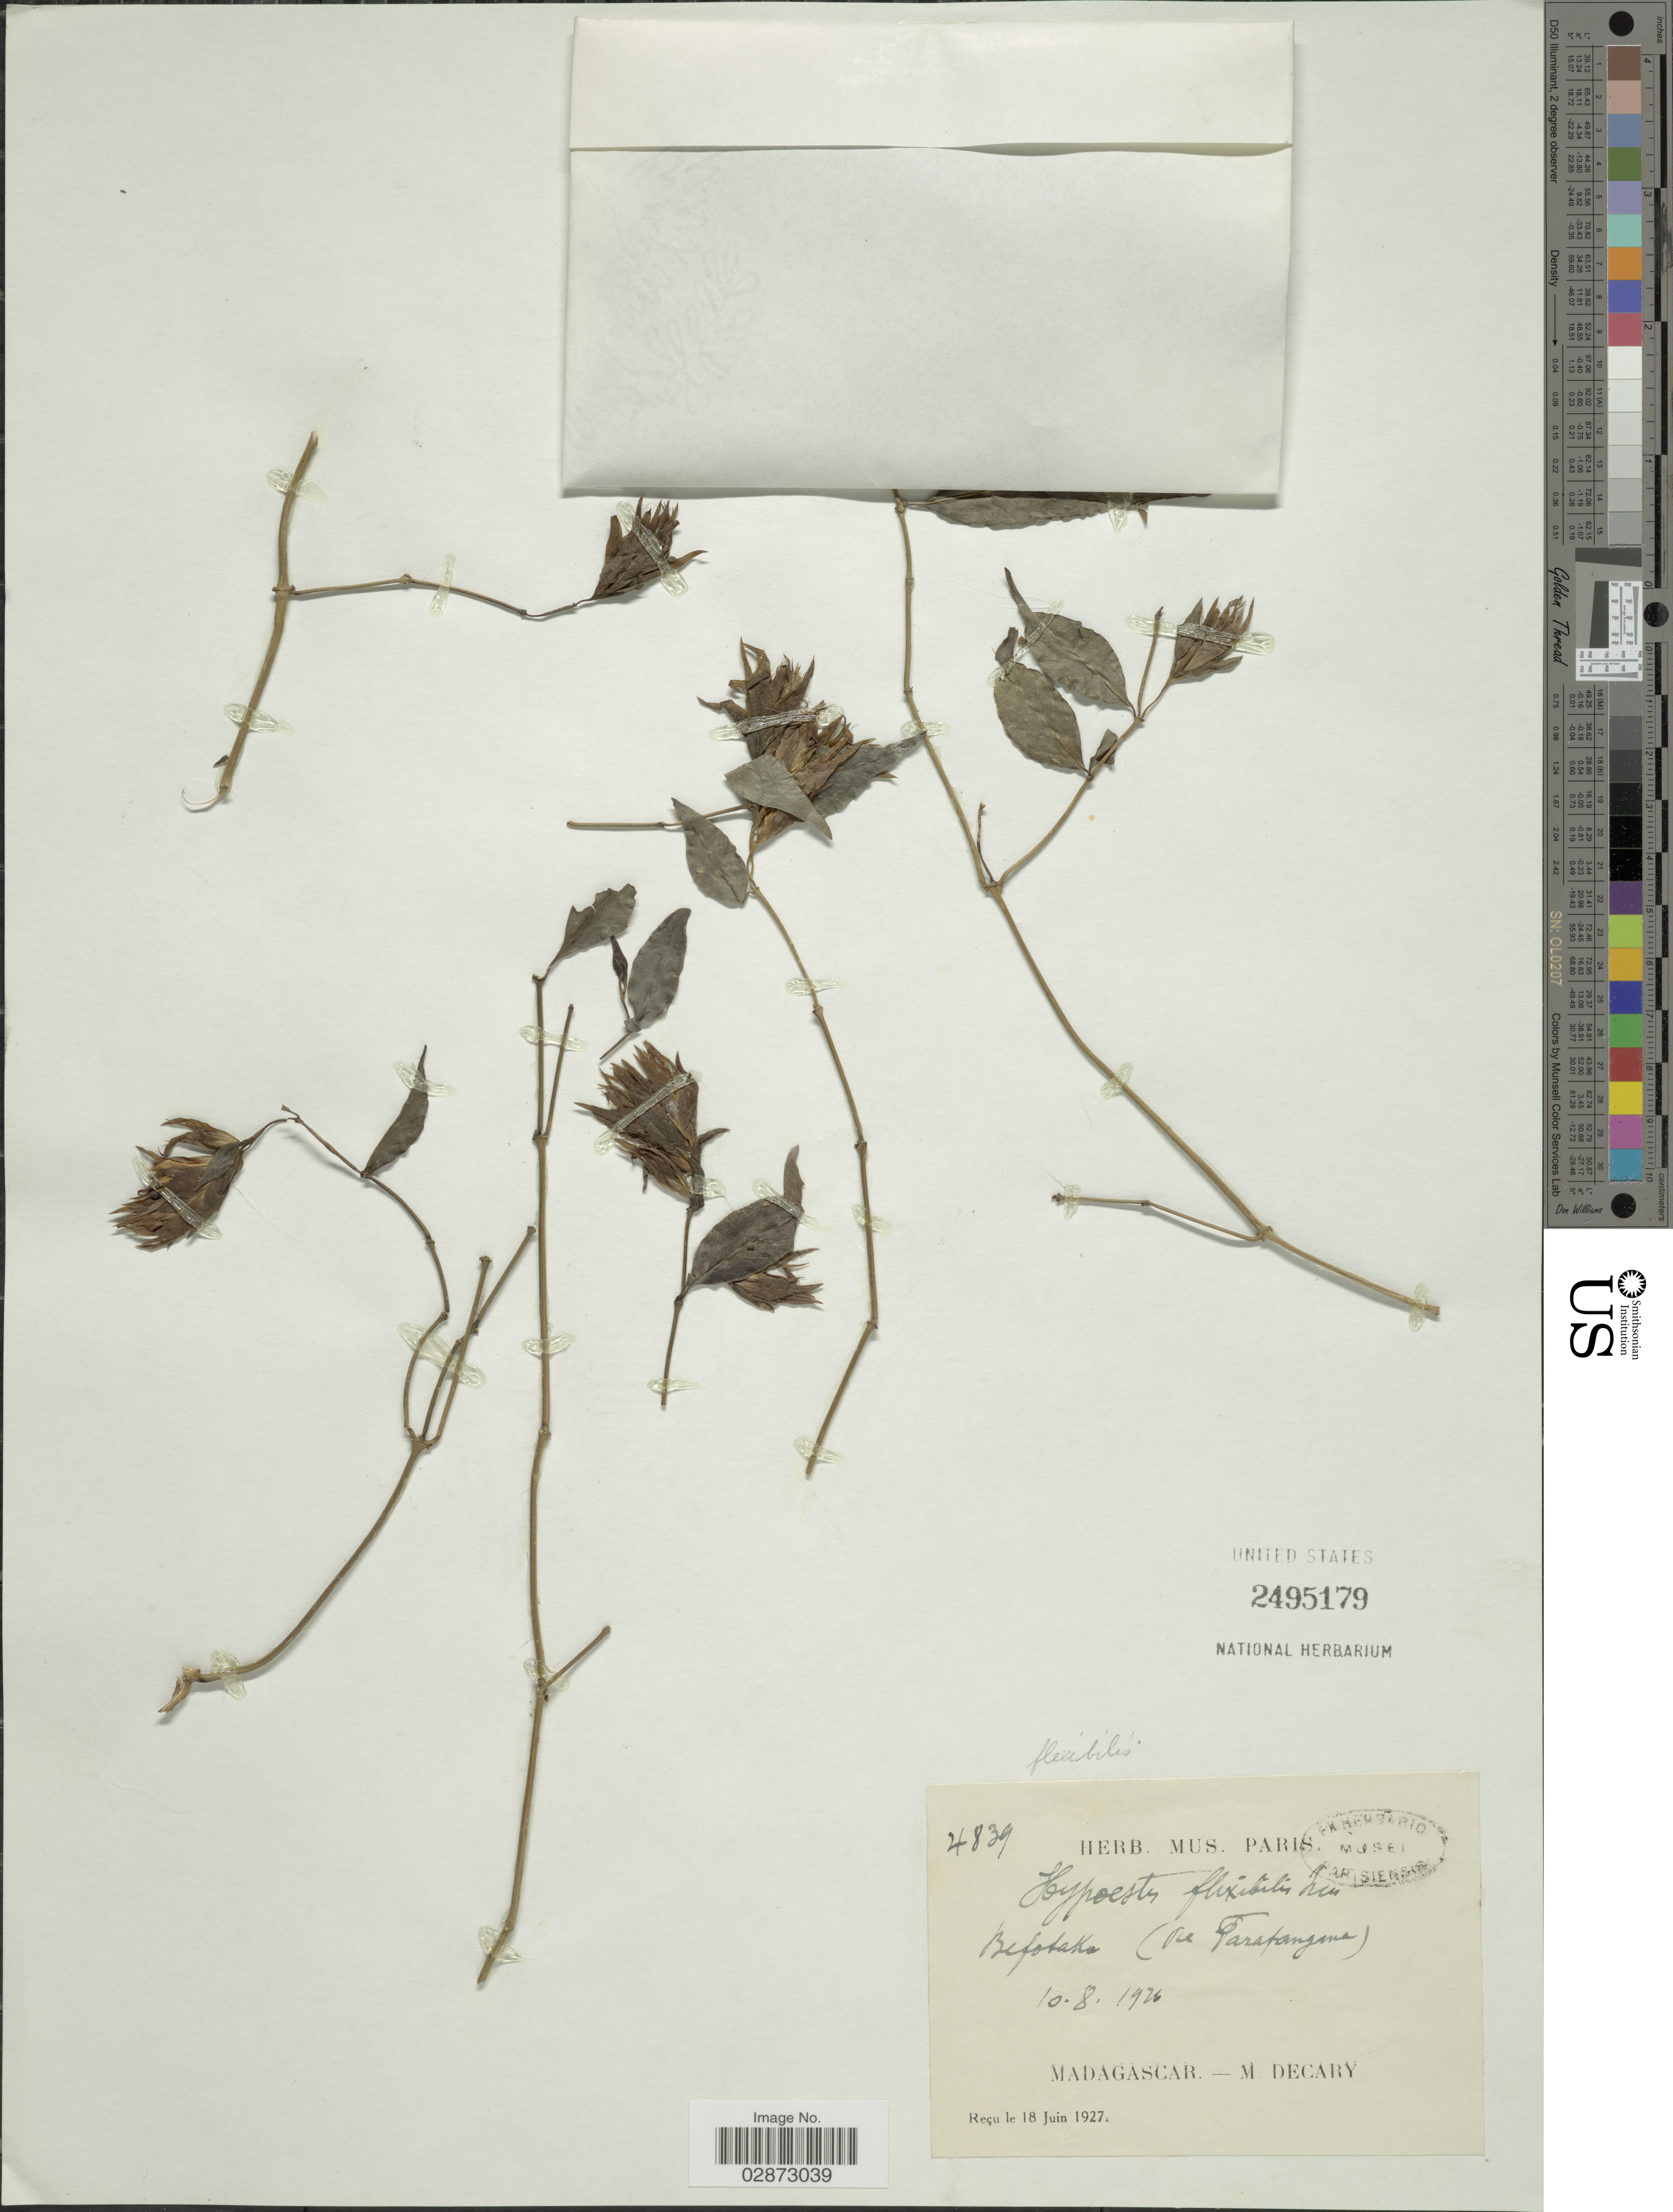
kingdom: Plantae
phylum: Tracheophyta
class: Magnoliopsida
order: Lamiales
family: Acanthaceae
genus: Hypoestes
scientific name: Hypoestes flexibilis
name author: Nees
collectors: R. Decary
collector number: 4839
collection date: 1926-08-10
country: Madagascar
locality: Befotaka (De Faratangana).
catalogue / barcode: US 2495179